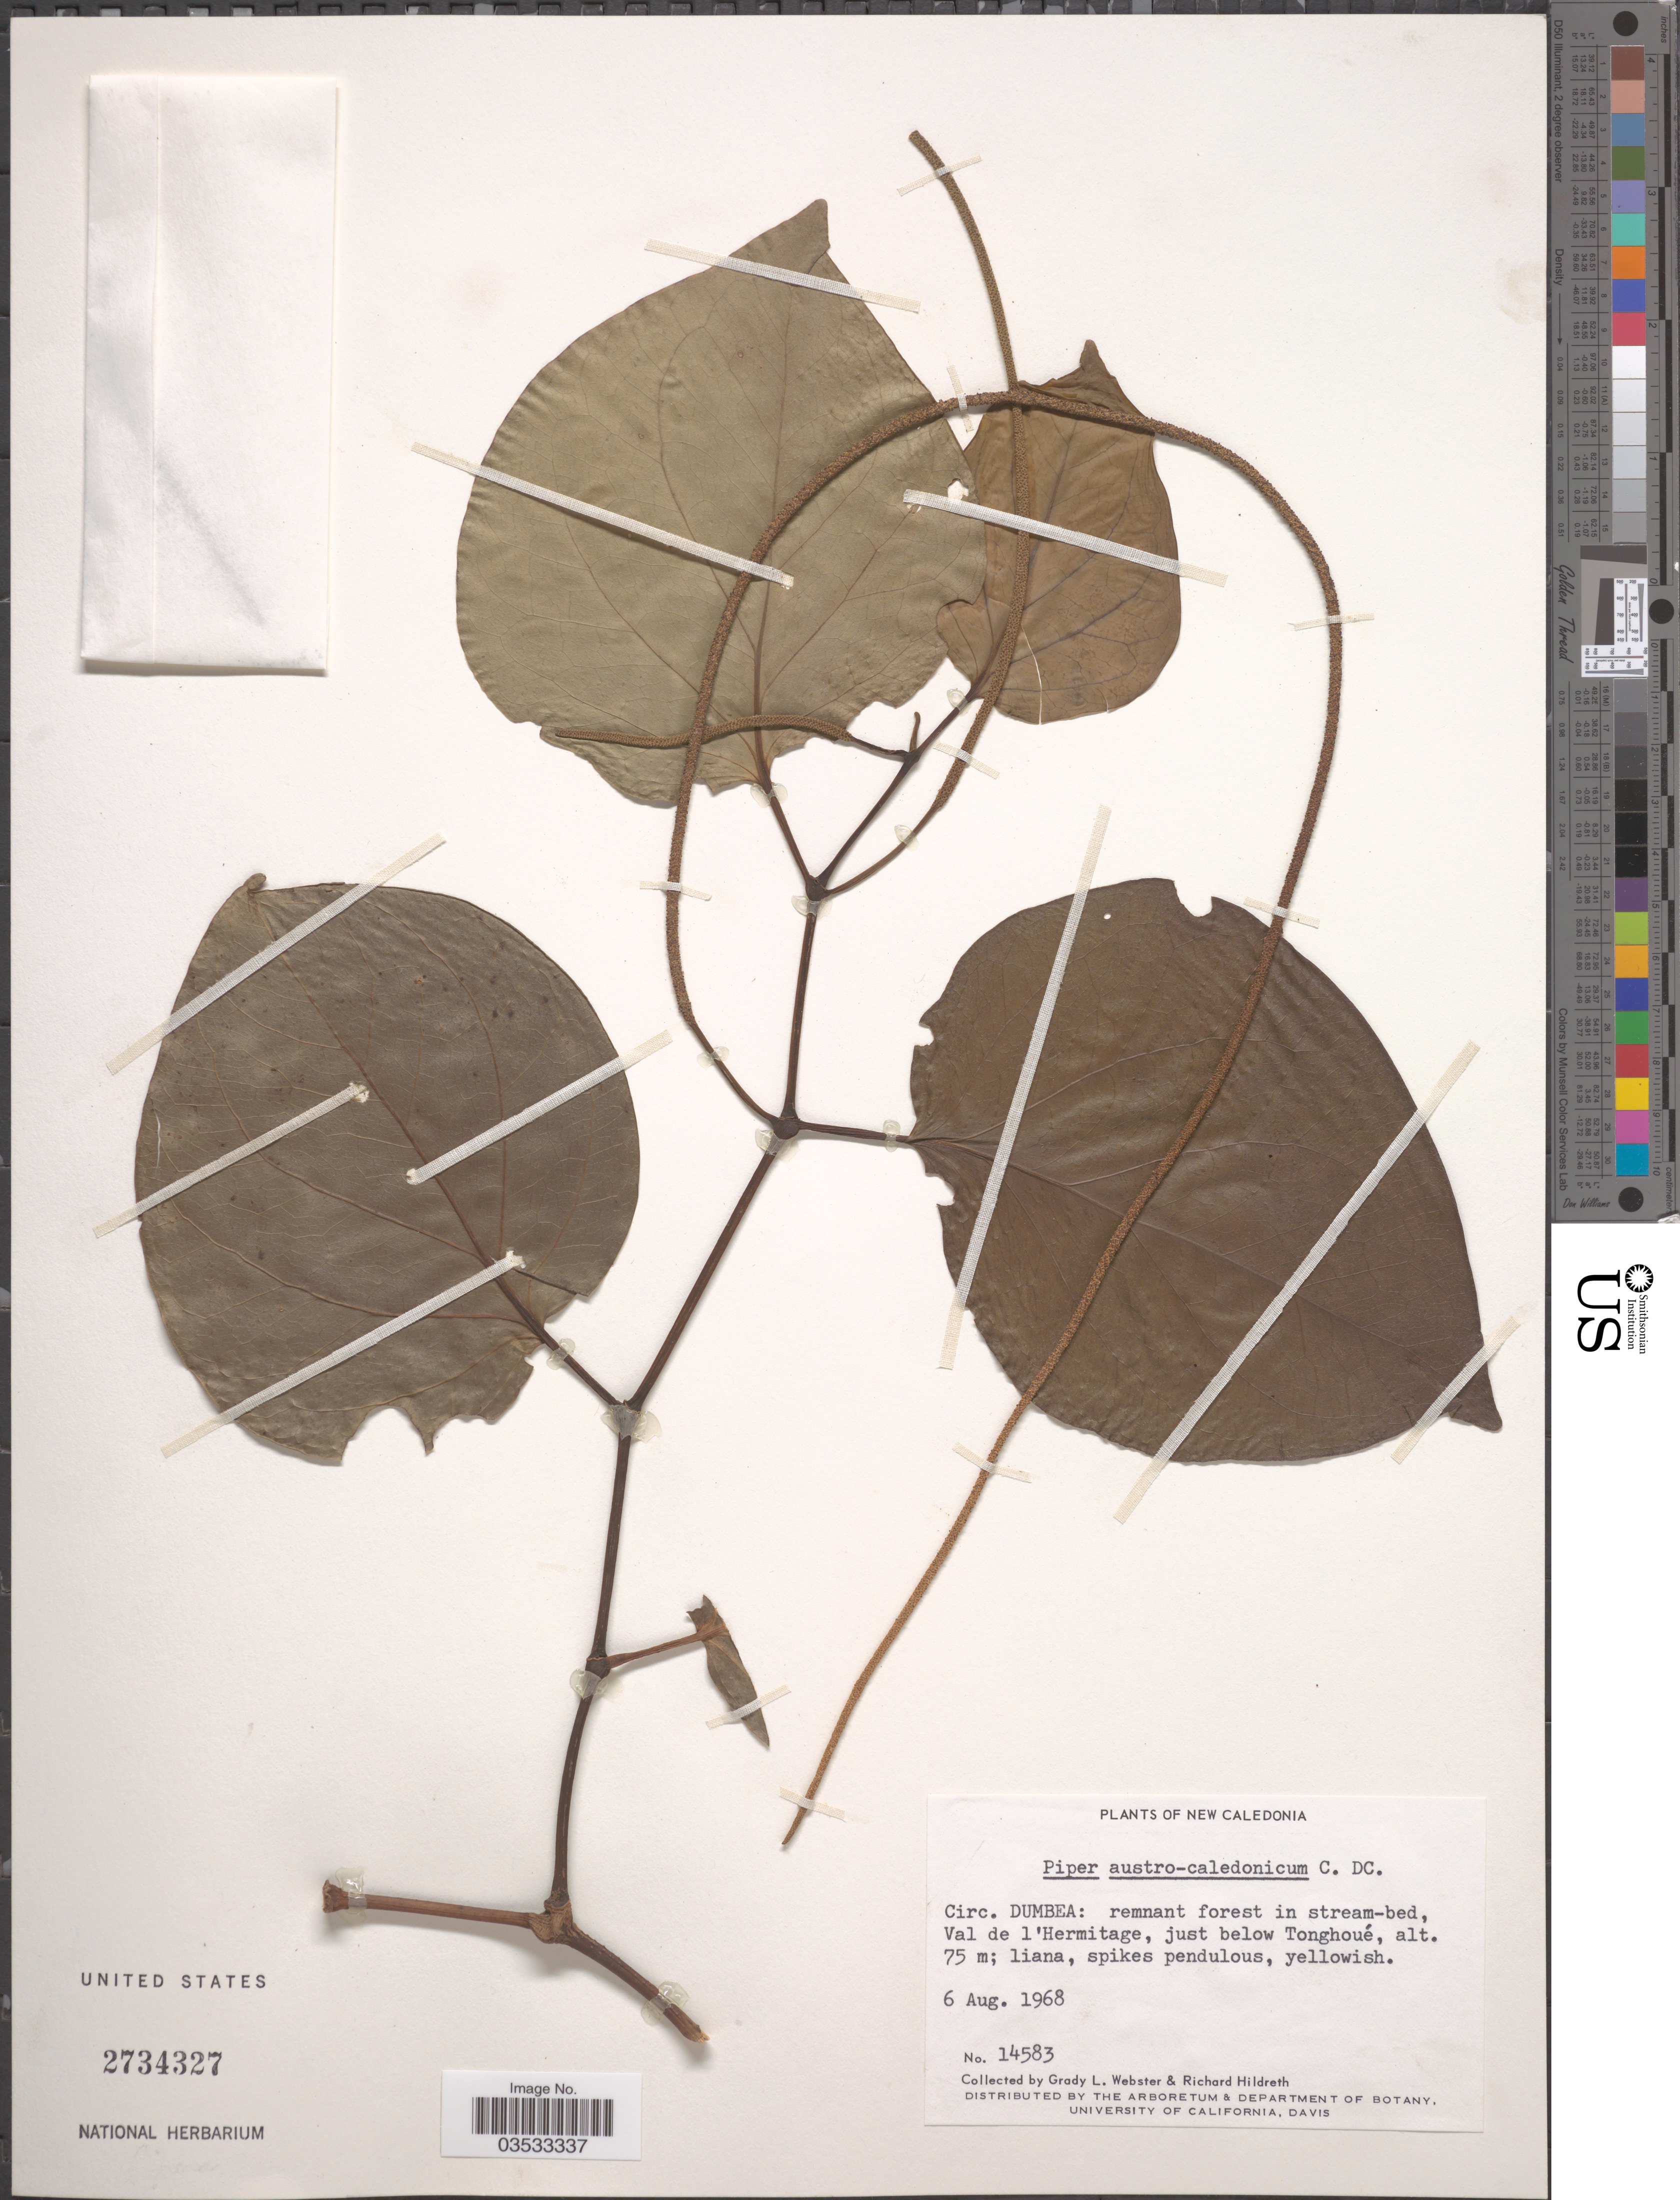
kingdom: Plantae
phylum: Tracheophyta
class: Magnoliopsida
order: Piperales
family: Piperaceae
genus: Piper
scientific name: Piper austrocaledonicum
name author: C. DC.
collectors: G. L. Webster & R. Hildreth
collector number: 14583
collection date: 1968-08-06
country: New Caledonia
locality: Circ. Dumbea: remnant forest in stream-bed, Val de l'Hermitage, just below Tonghoué.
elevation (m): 75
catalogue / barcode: US 2734327